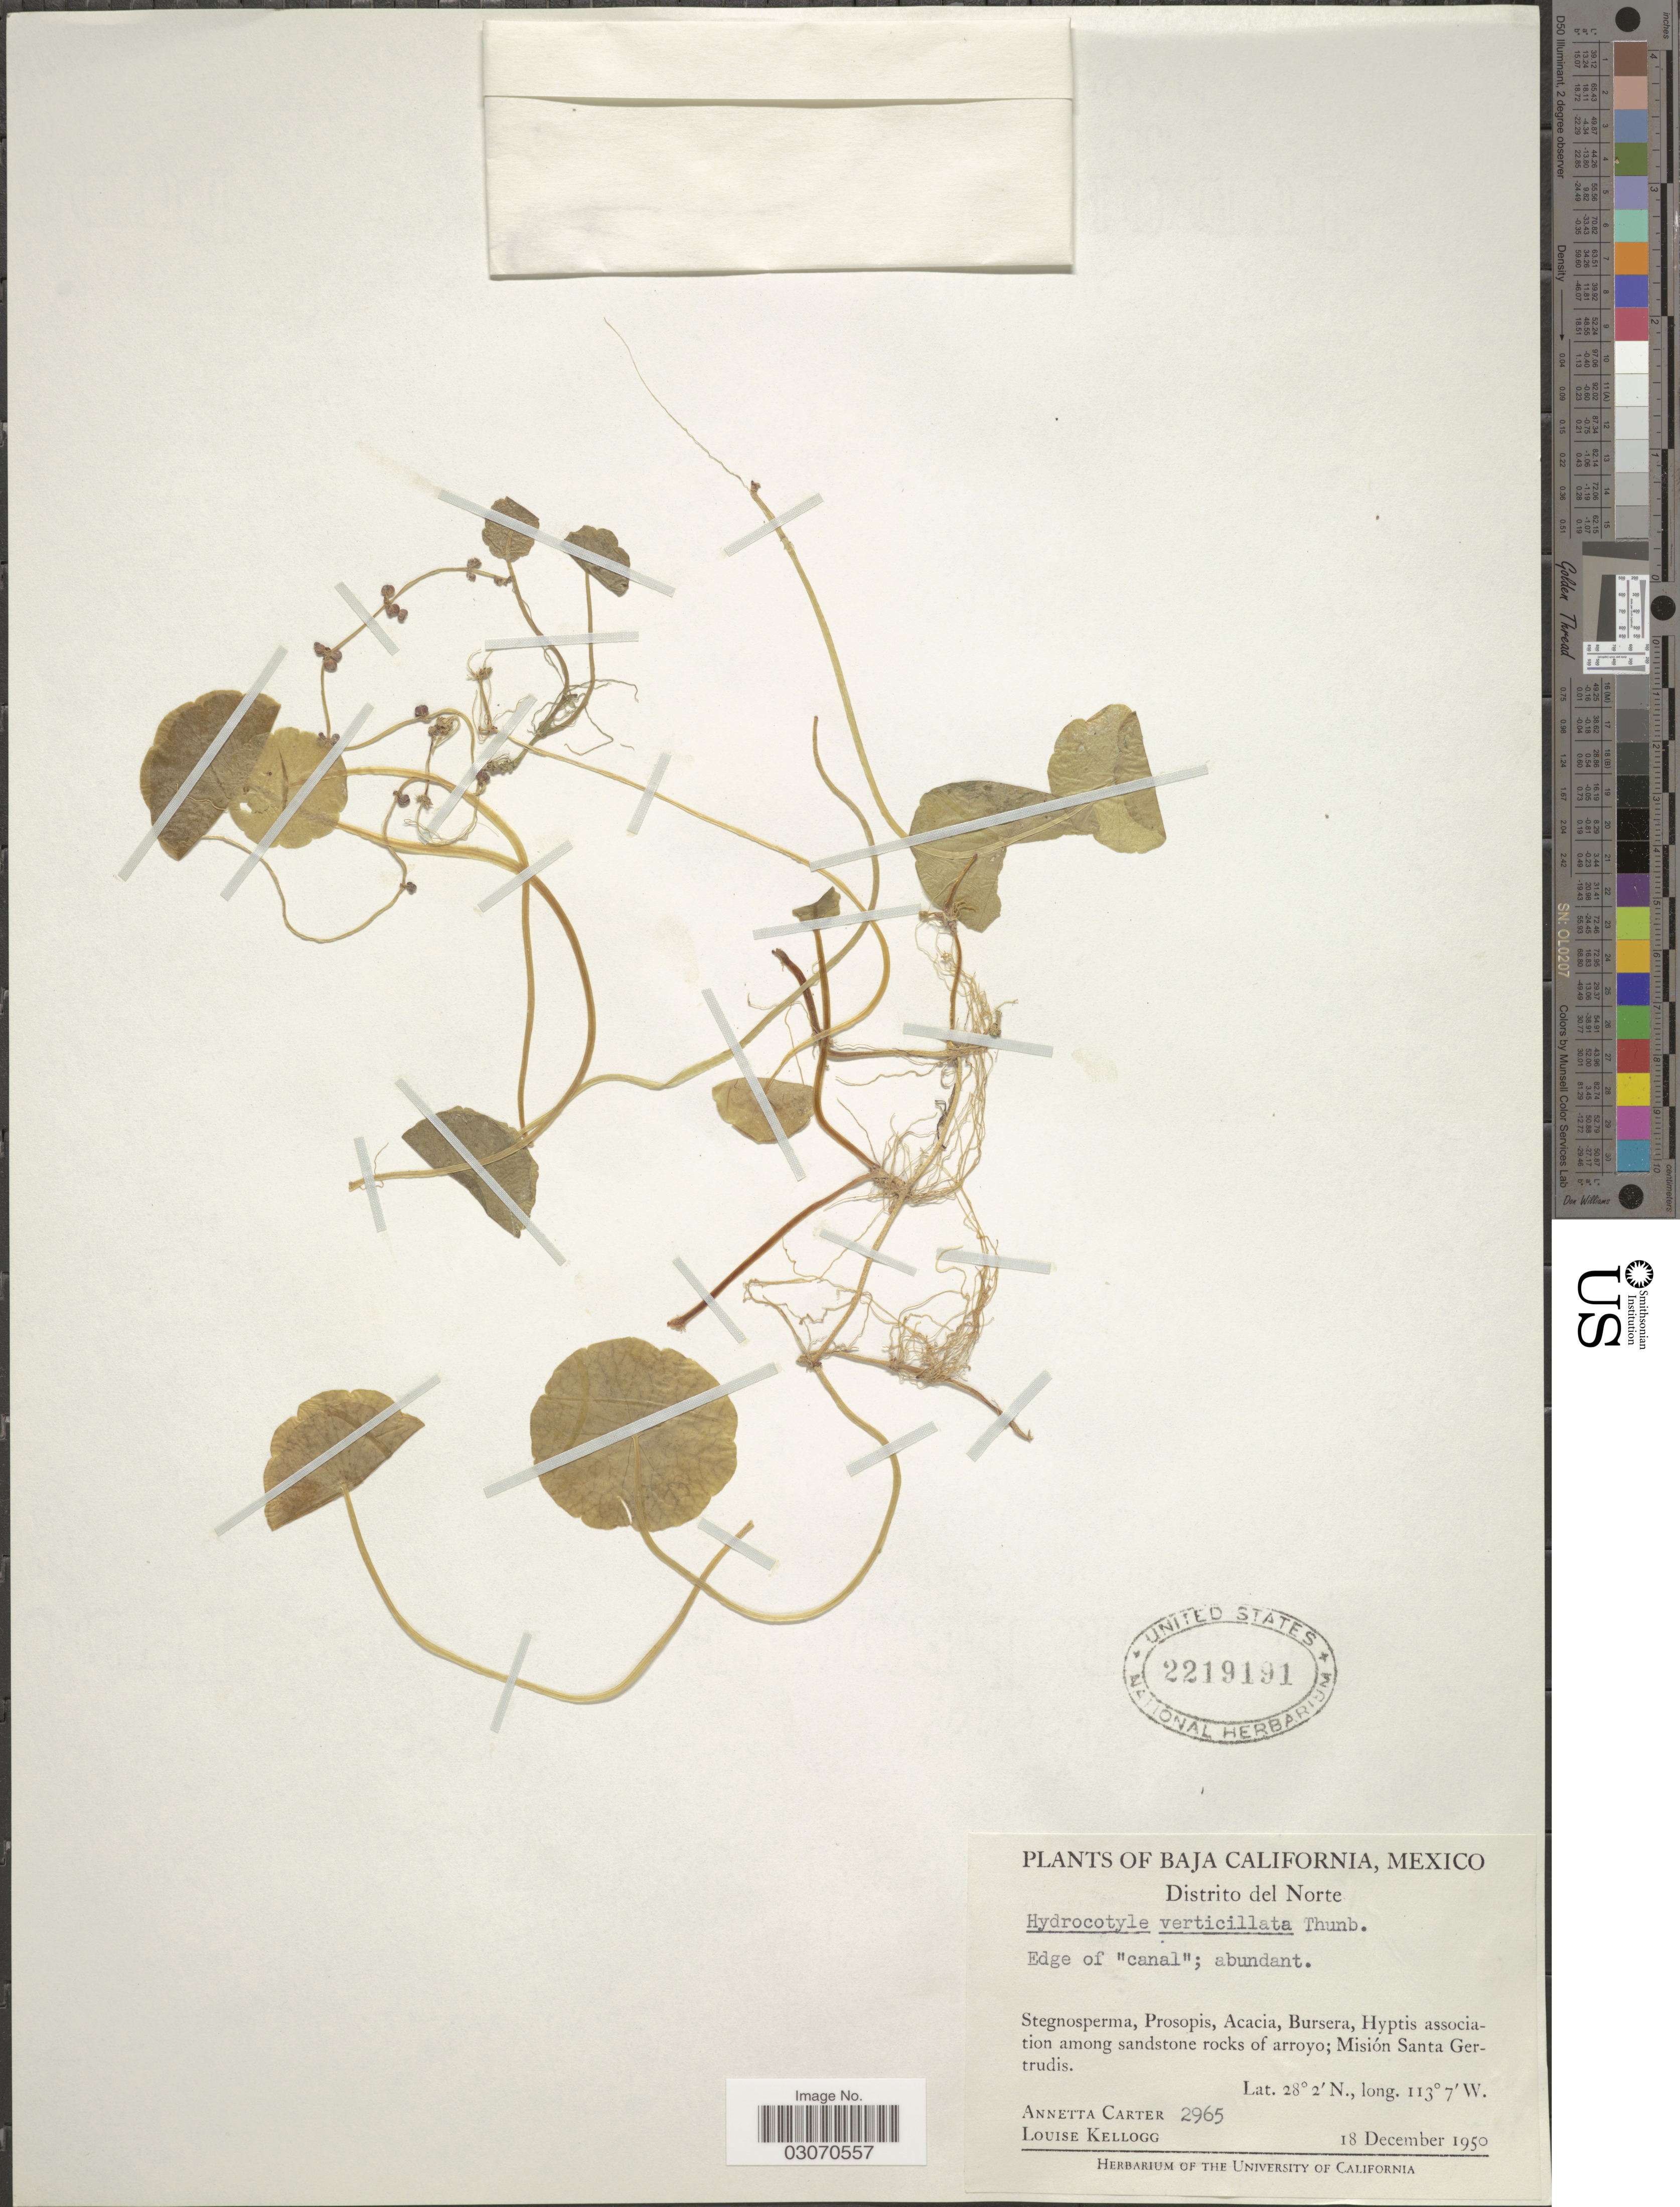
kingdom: Plantae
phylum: Tracheophyta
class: Magnoliopsida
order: Apiales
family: Araliaceae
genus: Hydrocotyle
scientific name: Hydrocotyle verticillata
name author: Thunb.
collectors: A. Carter & L. Kellogg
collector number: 2965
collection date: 1950-12-18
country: Mexico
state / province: Baja California Norte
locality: Distrito del Norte, Misión Santa Gertrudis.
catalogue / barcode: US 2219191